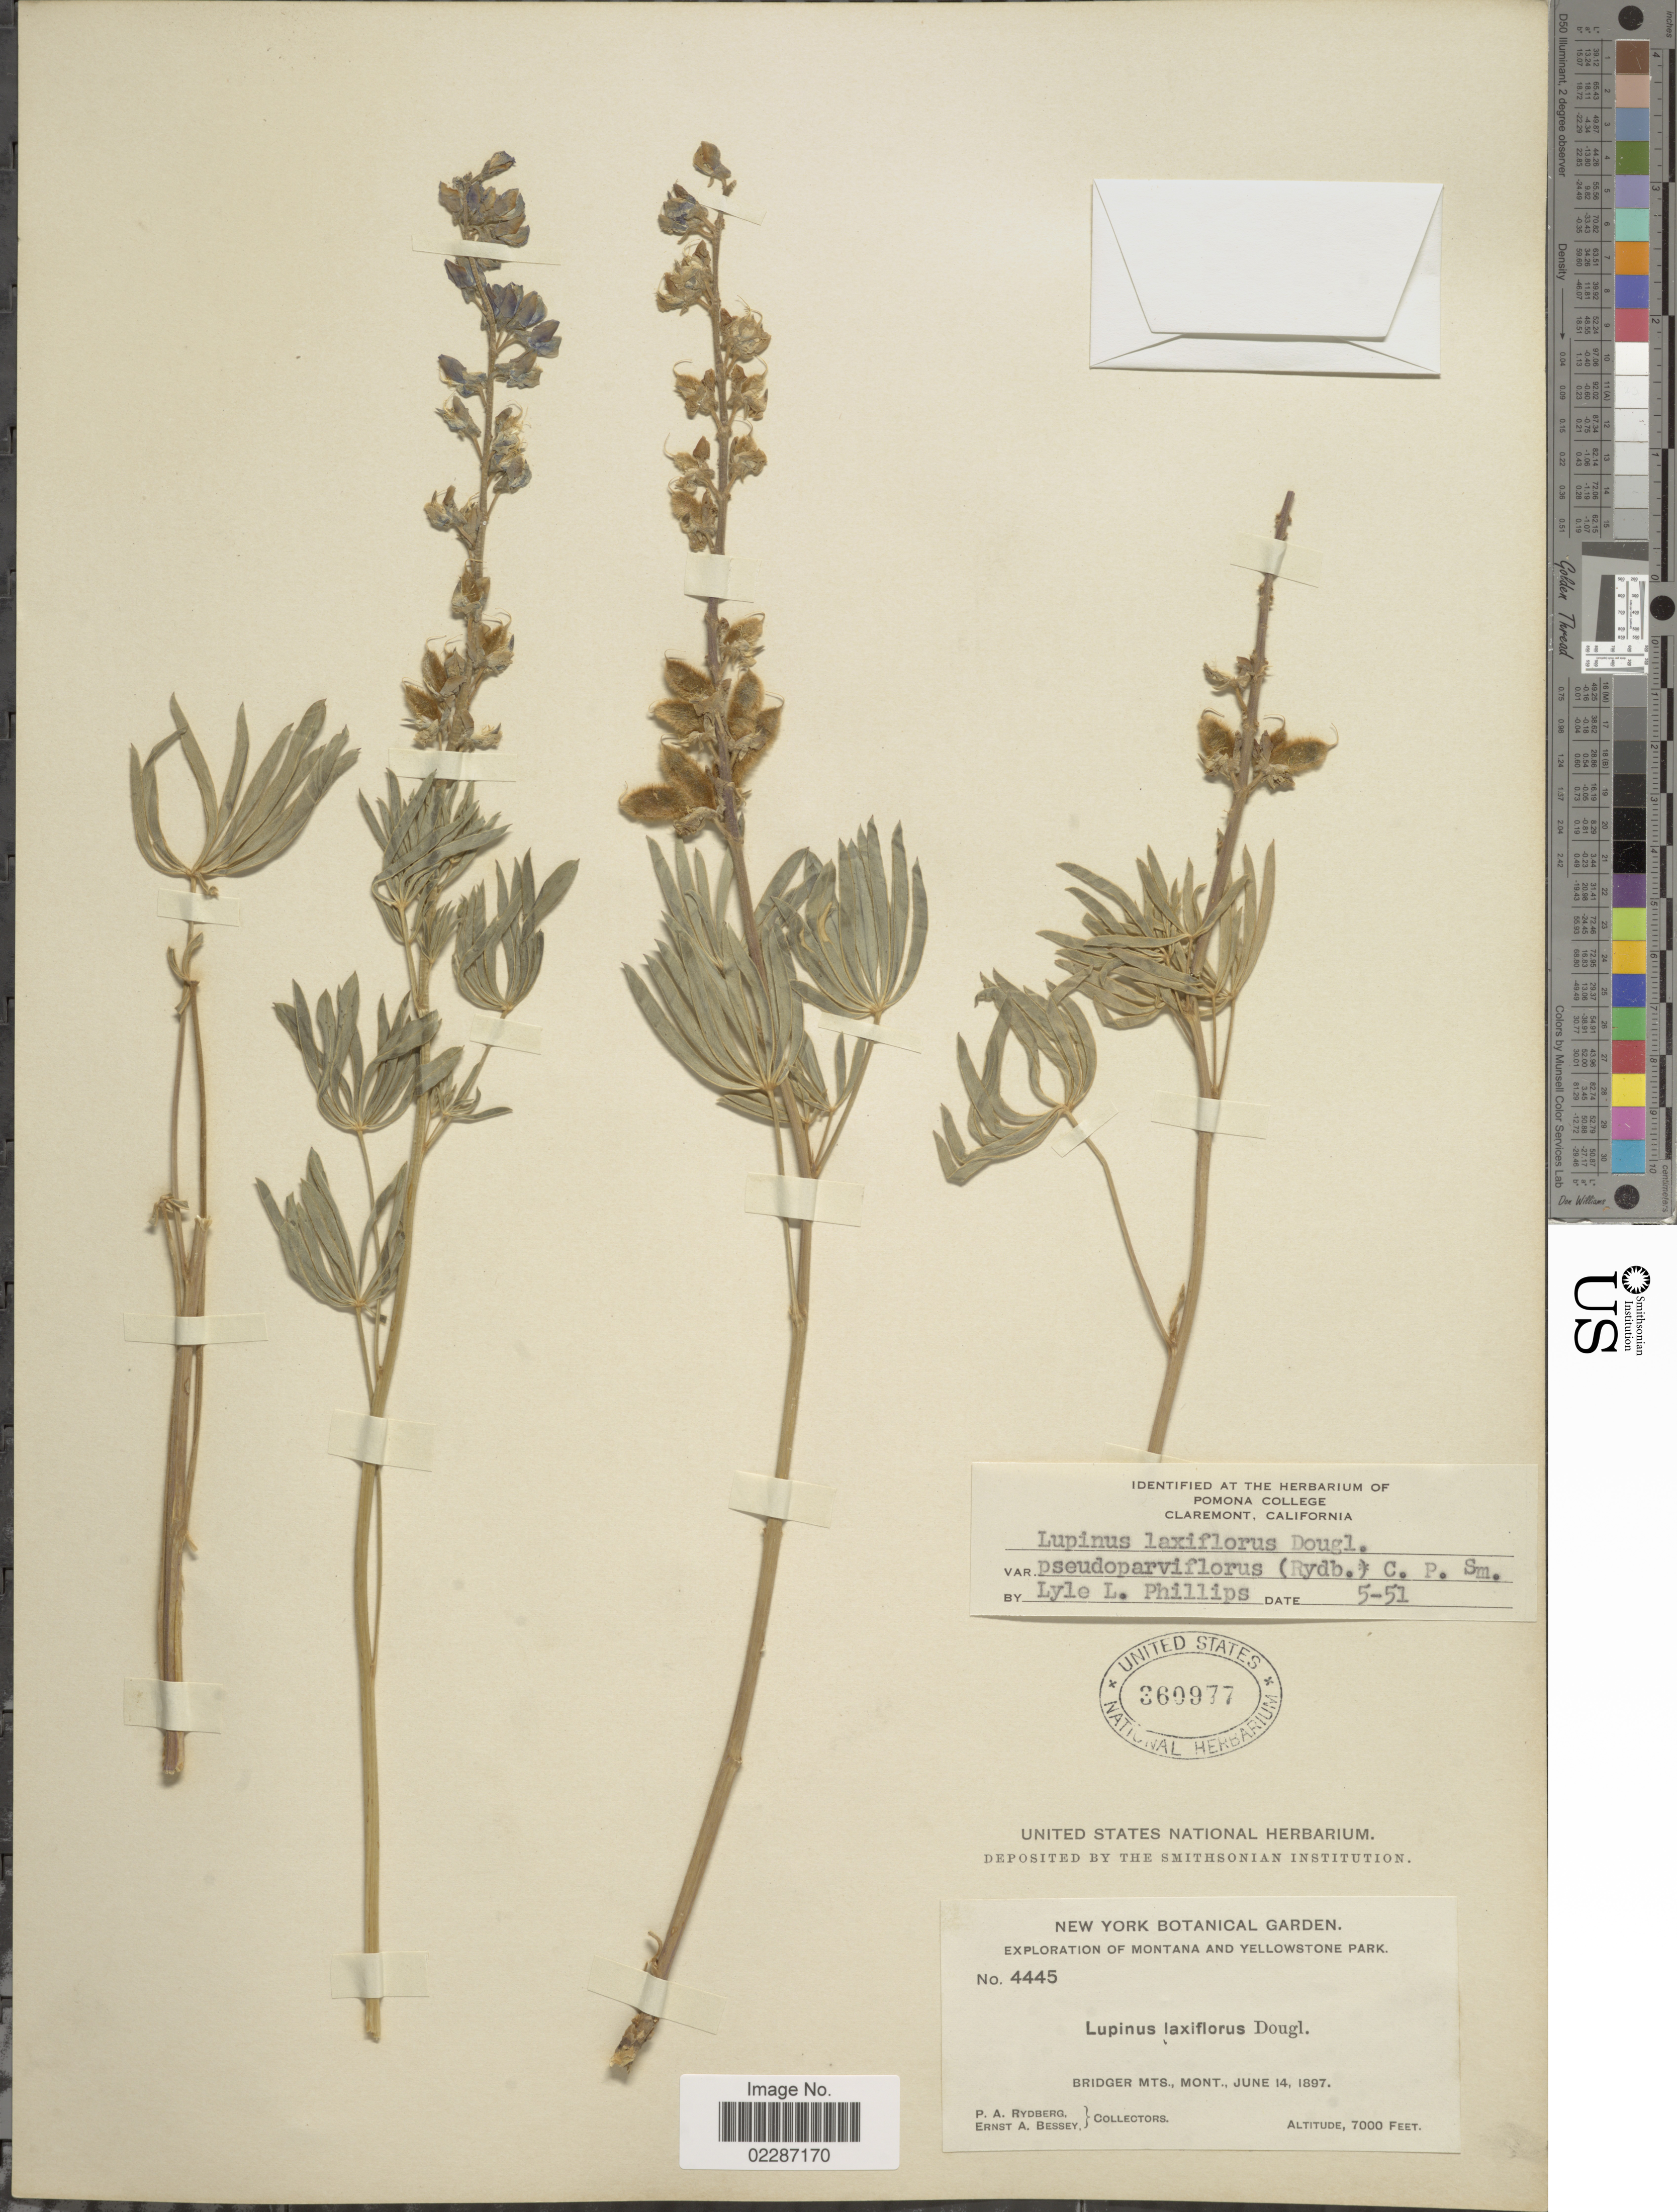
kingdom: Plantae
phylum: Tracheophyta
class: Magnoliopsida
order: Fabales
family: Fabaceae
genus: Lupinus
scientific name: Lupinus pseudoparviflorus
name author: Rydb.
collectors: P. A. Rydberg & E. A. Bessey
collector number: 4445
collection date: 1897-06-14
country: United States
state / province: Montana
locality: Montana and Yellowstone Park, Bridger Mts. Mont.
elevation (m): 2134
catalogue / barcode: US 360977